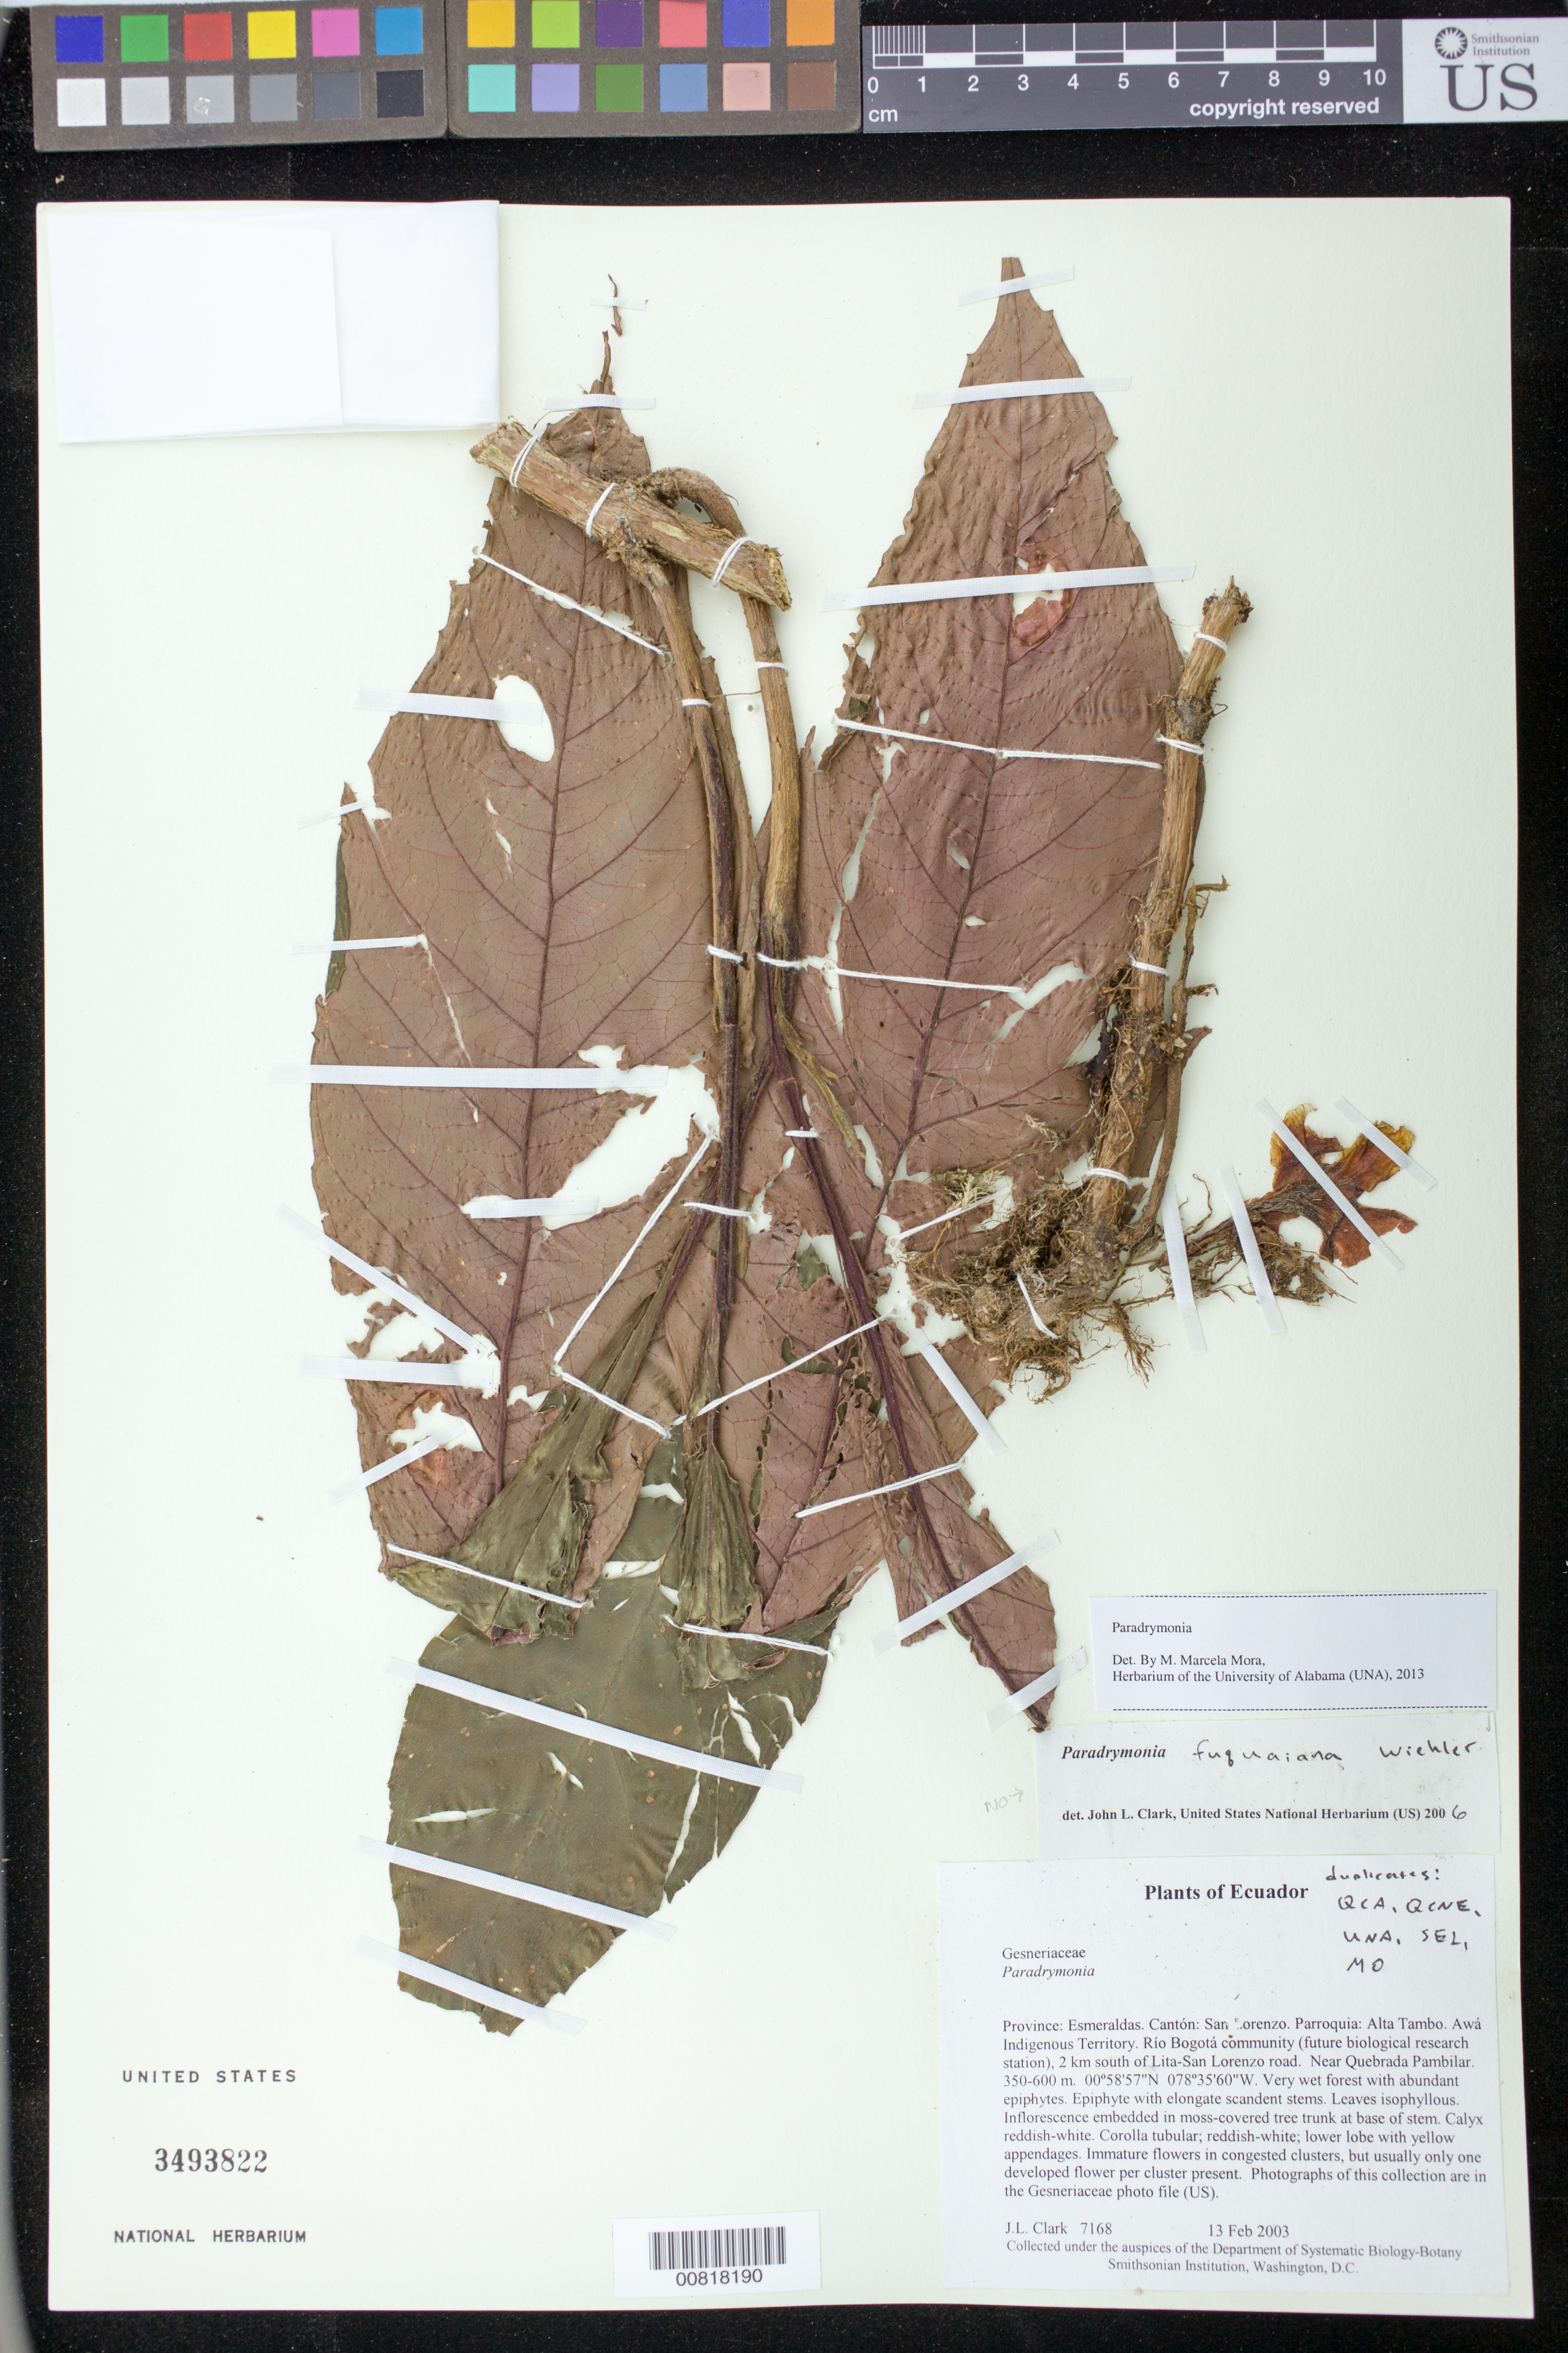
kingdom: Plantae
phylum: Tracheophyta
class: Magnoliopsida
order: Lamiales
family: Gesneriaceae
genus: Paradrymonia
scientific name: Paradrymonia sp.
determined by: Mora, M. Marcela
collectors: J. L. Clark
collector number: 7168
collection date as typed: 13 Feb 2003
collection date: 2003-02-13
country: Ecuador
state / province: Esmeraldas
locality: San Lorenzo. Parroquia: Alta Tambo. Awá Indigenous Territory. Río Bogotá community (future biological research station), 2 km south of Lita-San Lorenzo road. Near Quebrada Pambilar.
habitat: Very wet forest with abundant epiphytes.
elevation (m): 350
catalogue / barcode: US 3493822